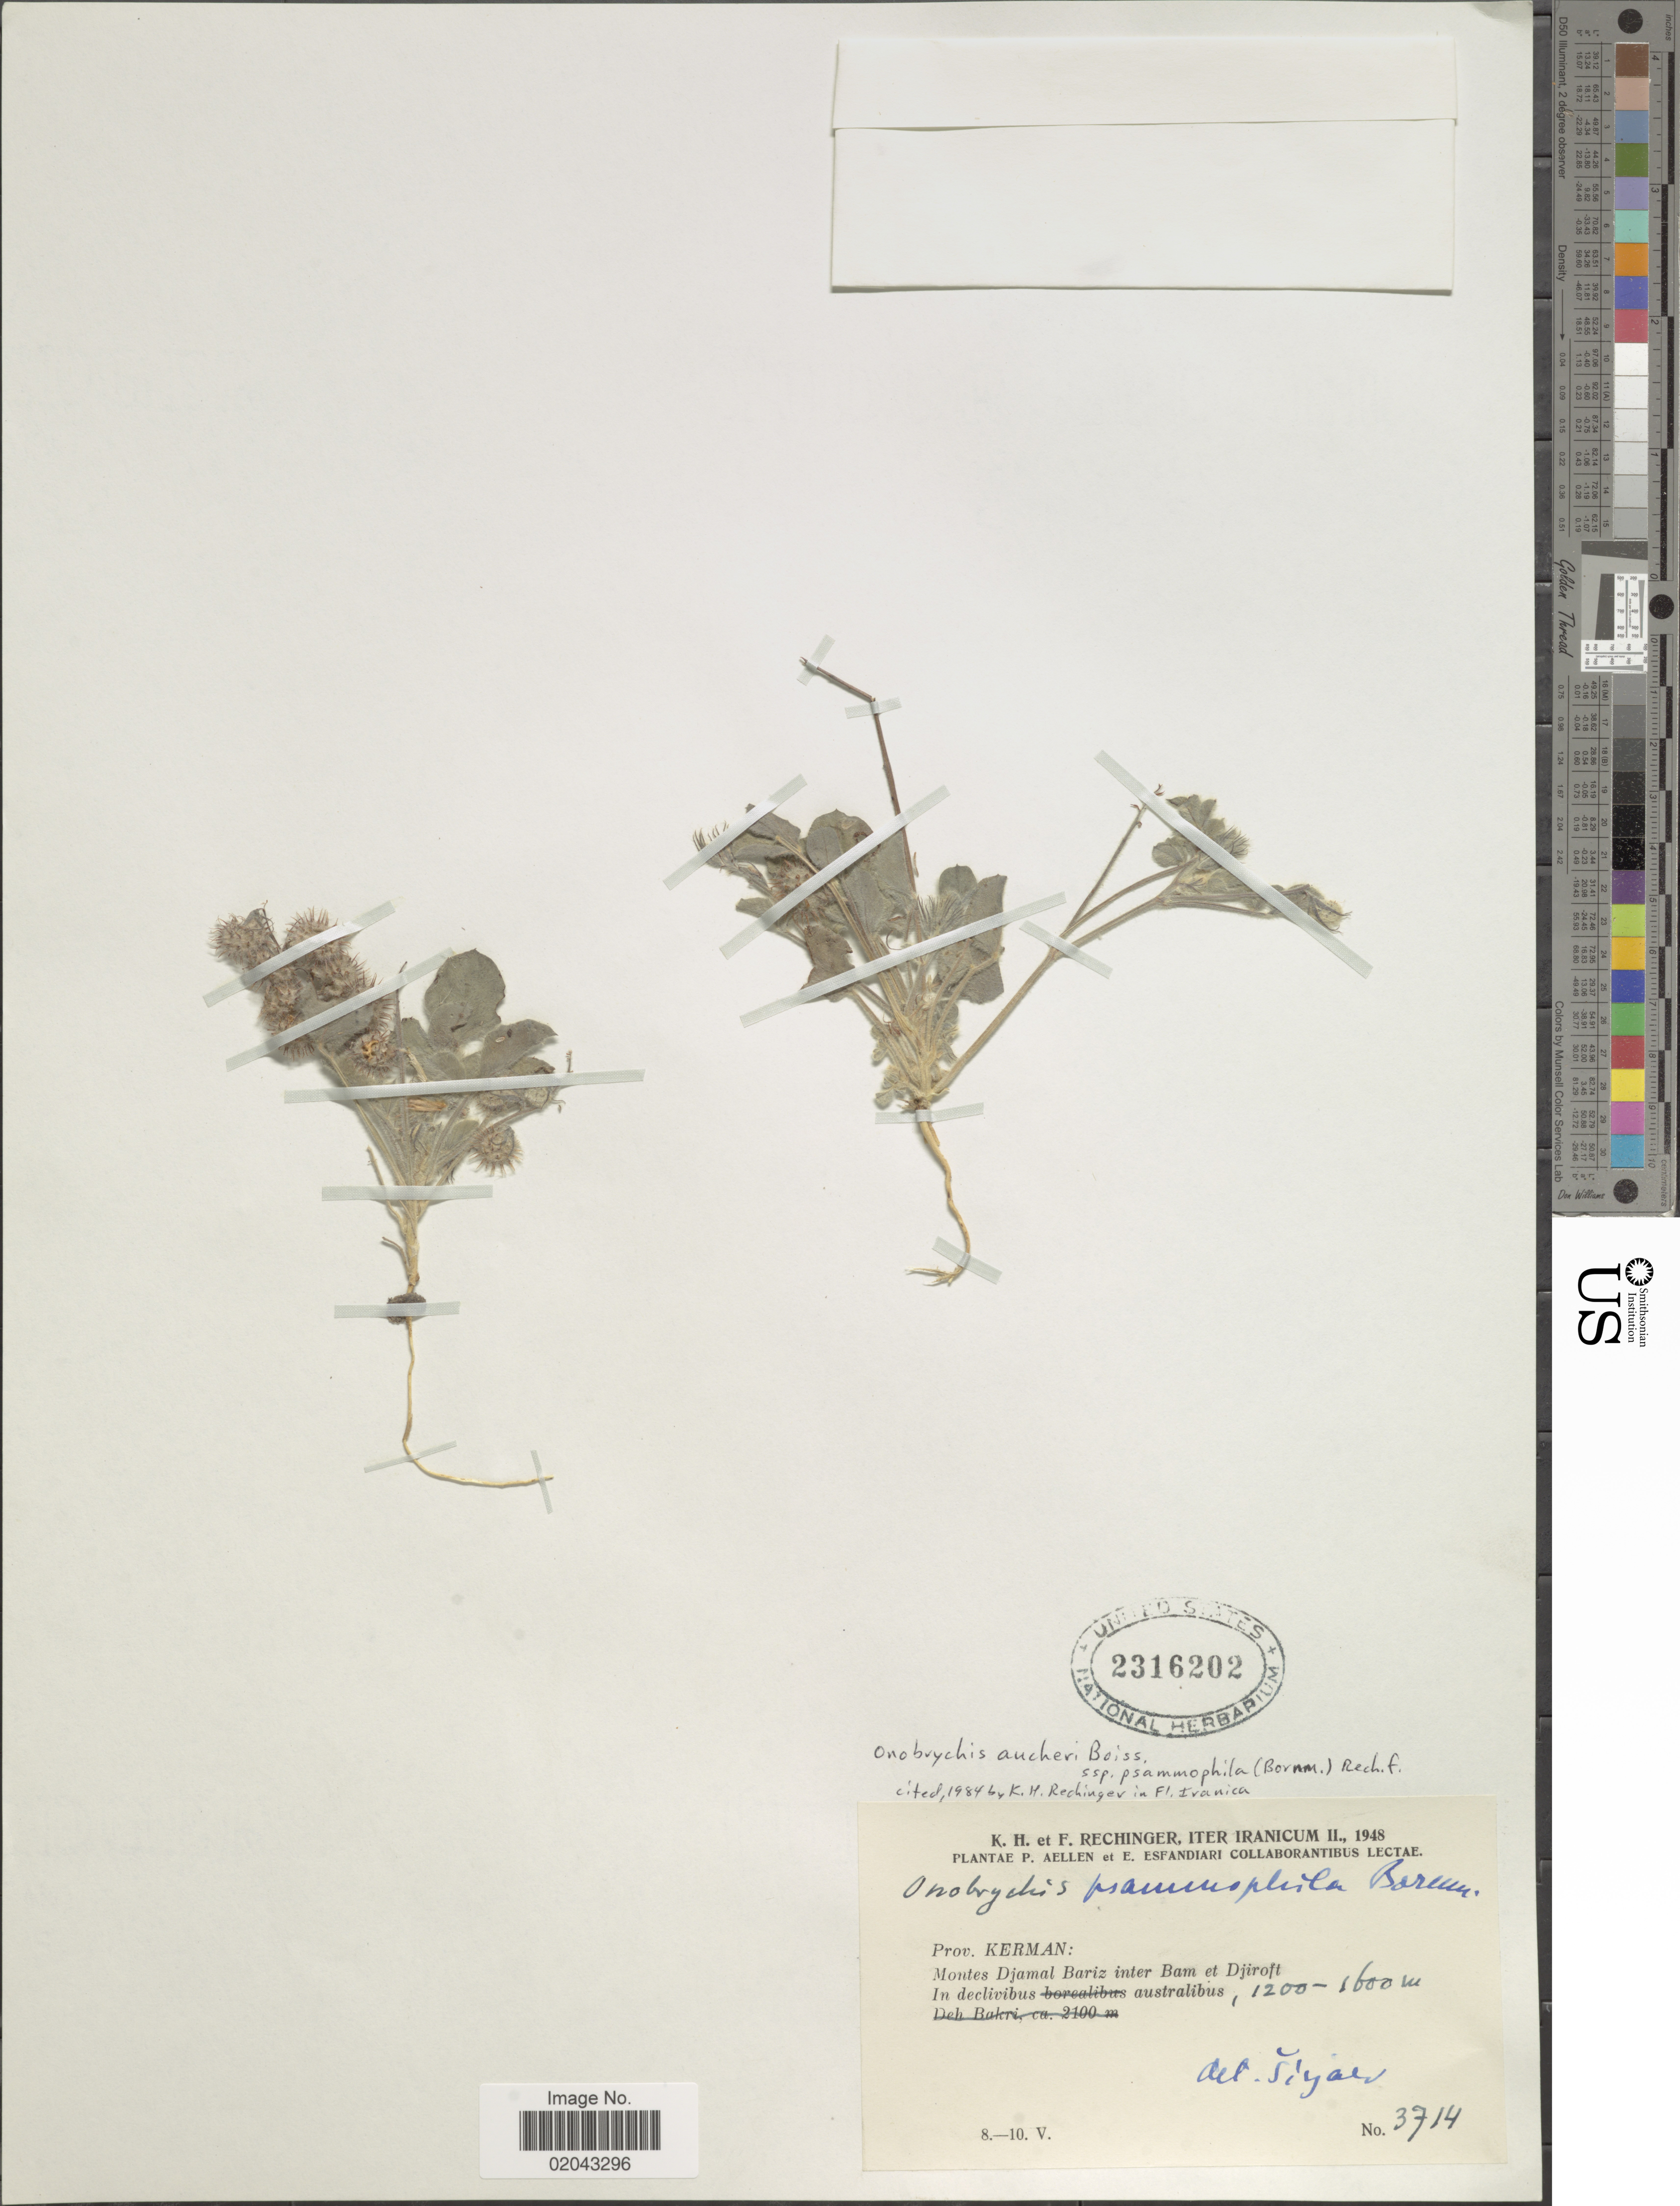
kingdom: Plantae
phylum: Tracheophyta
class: Magnoliopsida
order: Fabales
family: Fabaceae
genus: Onobrychis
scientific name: Onobrychis aucheri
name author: Boiss.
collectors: K. H. Rechinger & F. Rechinger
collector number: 3714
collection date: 1948-05-08/1948-05-10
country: Iran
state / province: Kerman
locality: Prov. Kerman: Montes Djamal inter Bam et Djiroft. On declivibus australibus.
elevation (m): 1200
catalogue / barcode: US 2316202